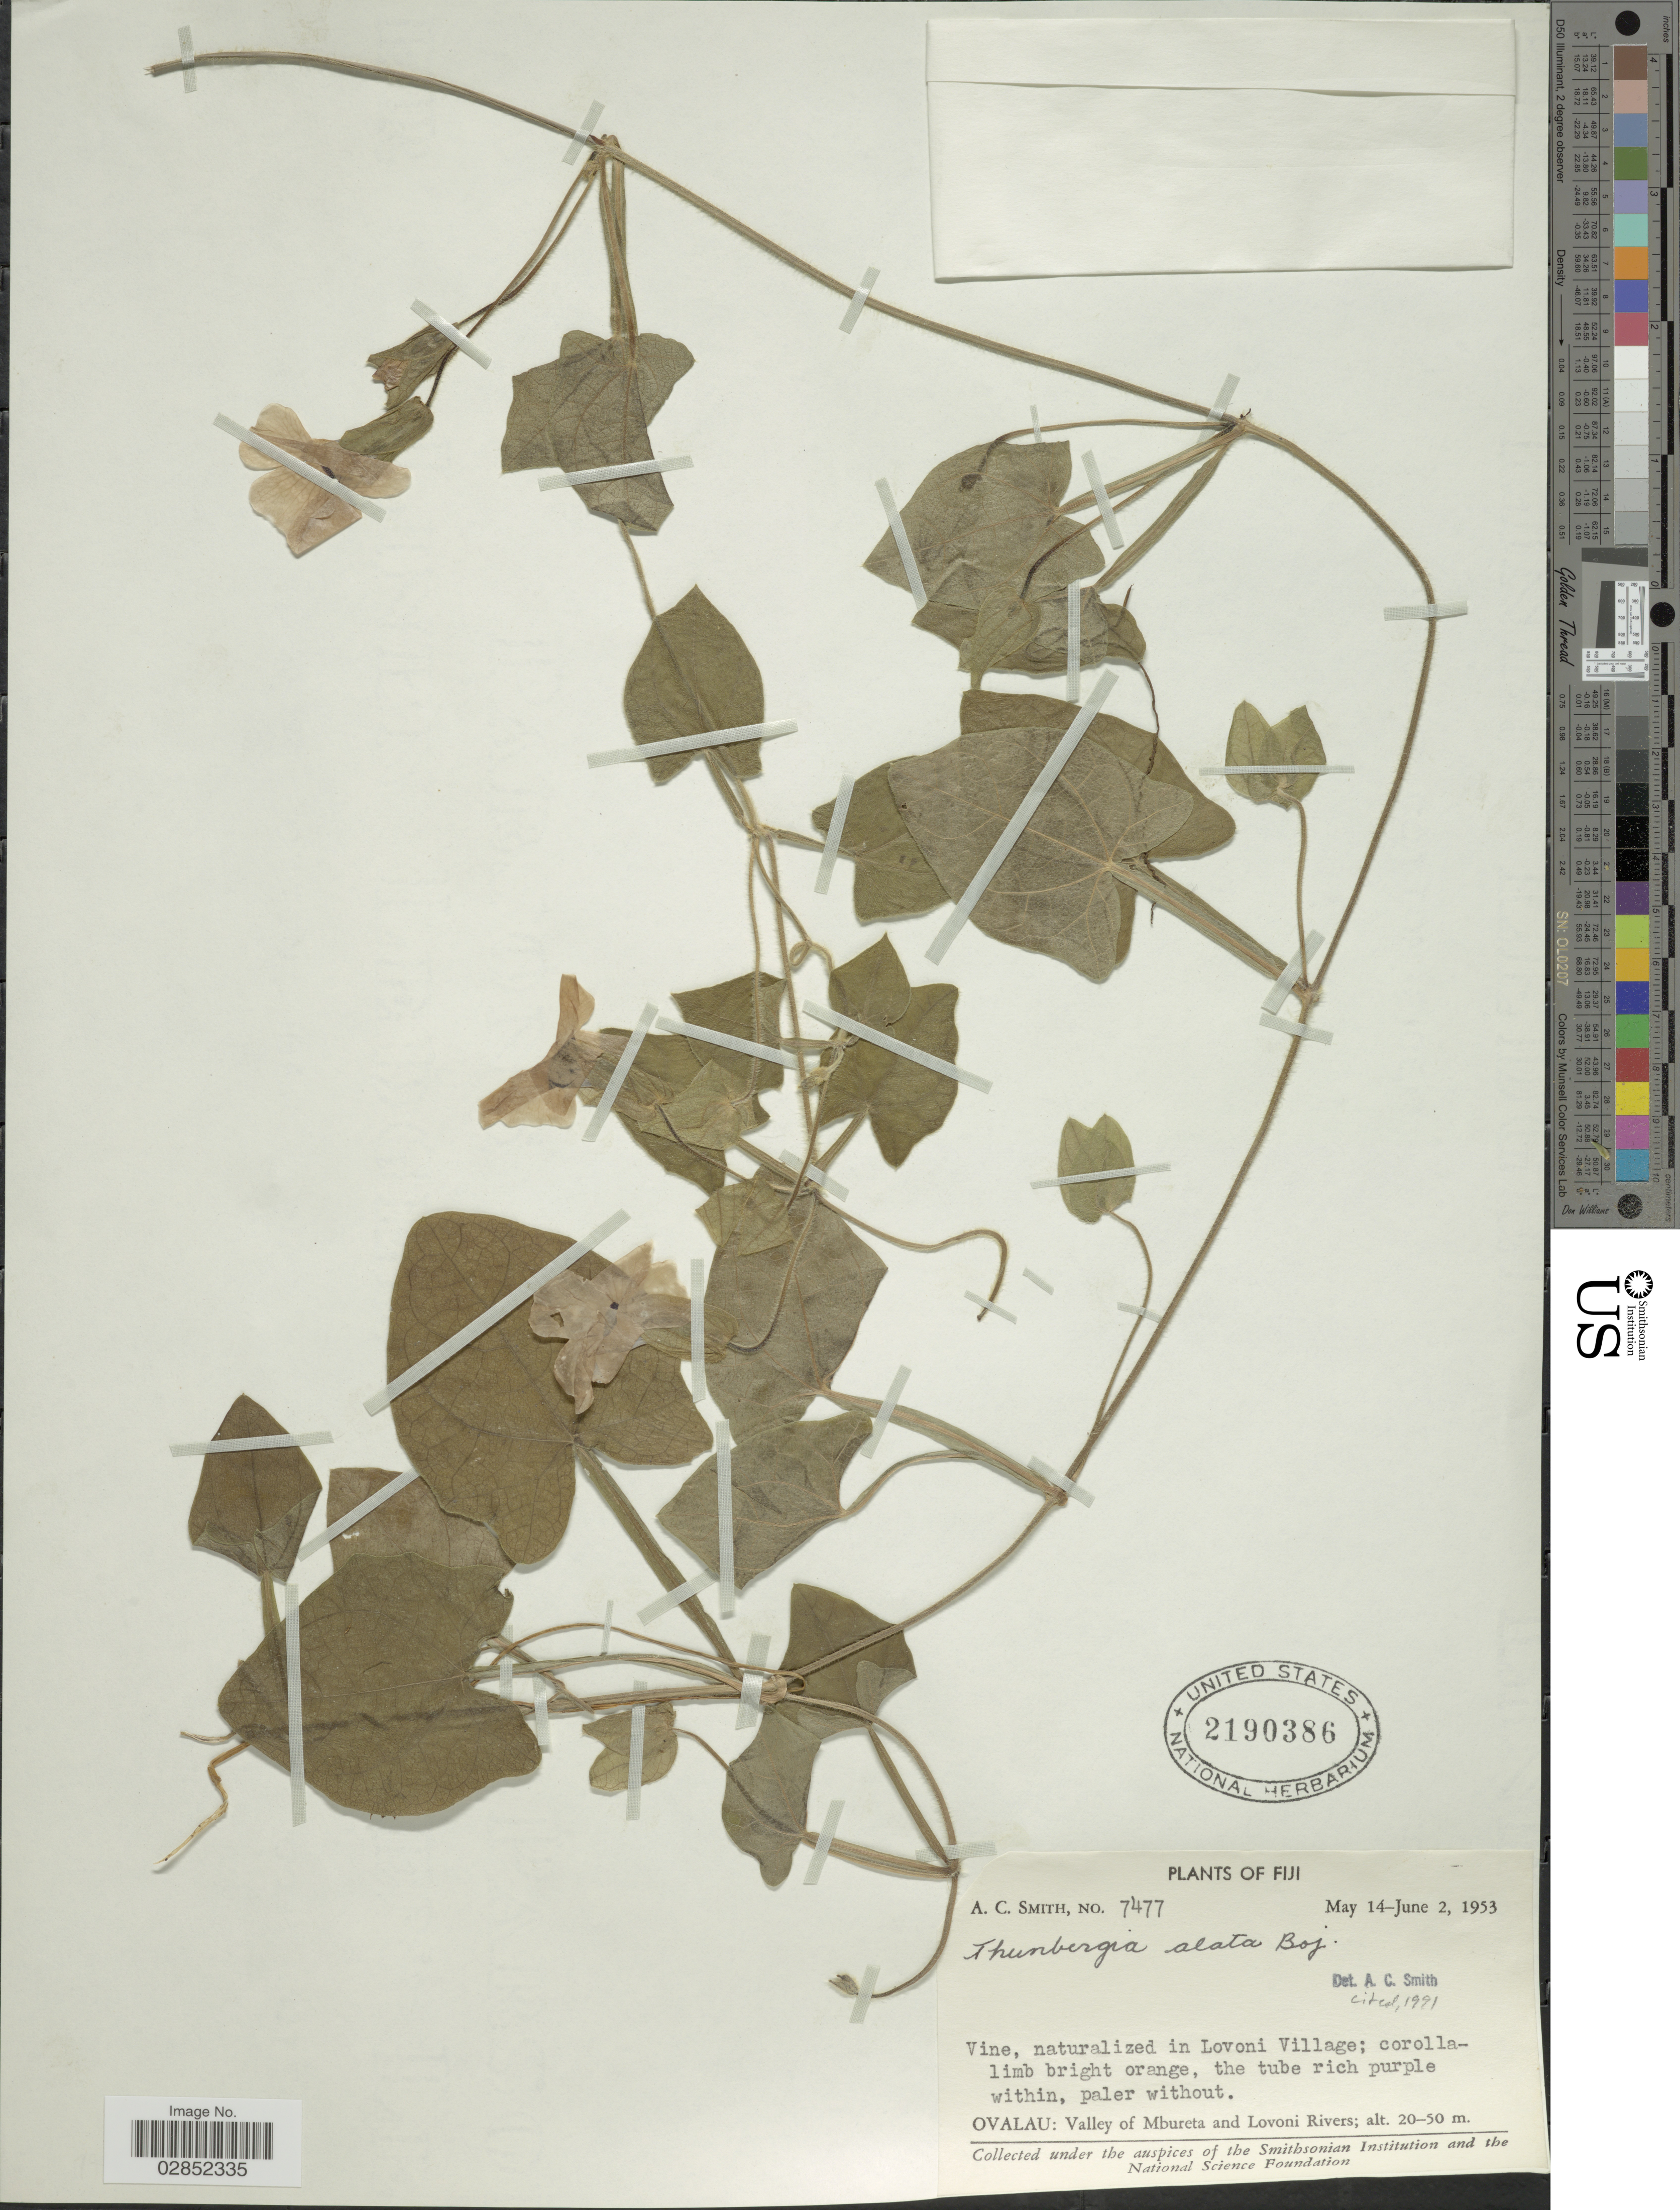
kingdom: Plantae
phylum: Tracheophyta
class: Magnoliopsida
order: Lamiales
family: Acanthaceae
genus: Thunbergia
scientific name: Thunbergia alata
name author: Bojer ex Sims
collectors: A. C. Smith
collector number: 7477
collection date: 1953-05-14/1953-06-02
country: Fiji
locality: Ovalau: Valley of Mbureta and Lovoni Rivers. Lovoni Village.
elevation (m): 20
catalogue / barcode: US 2190386